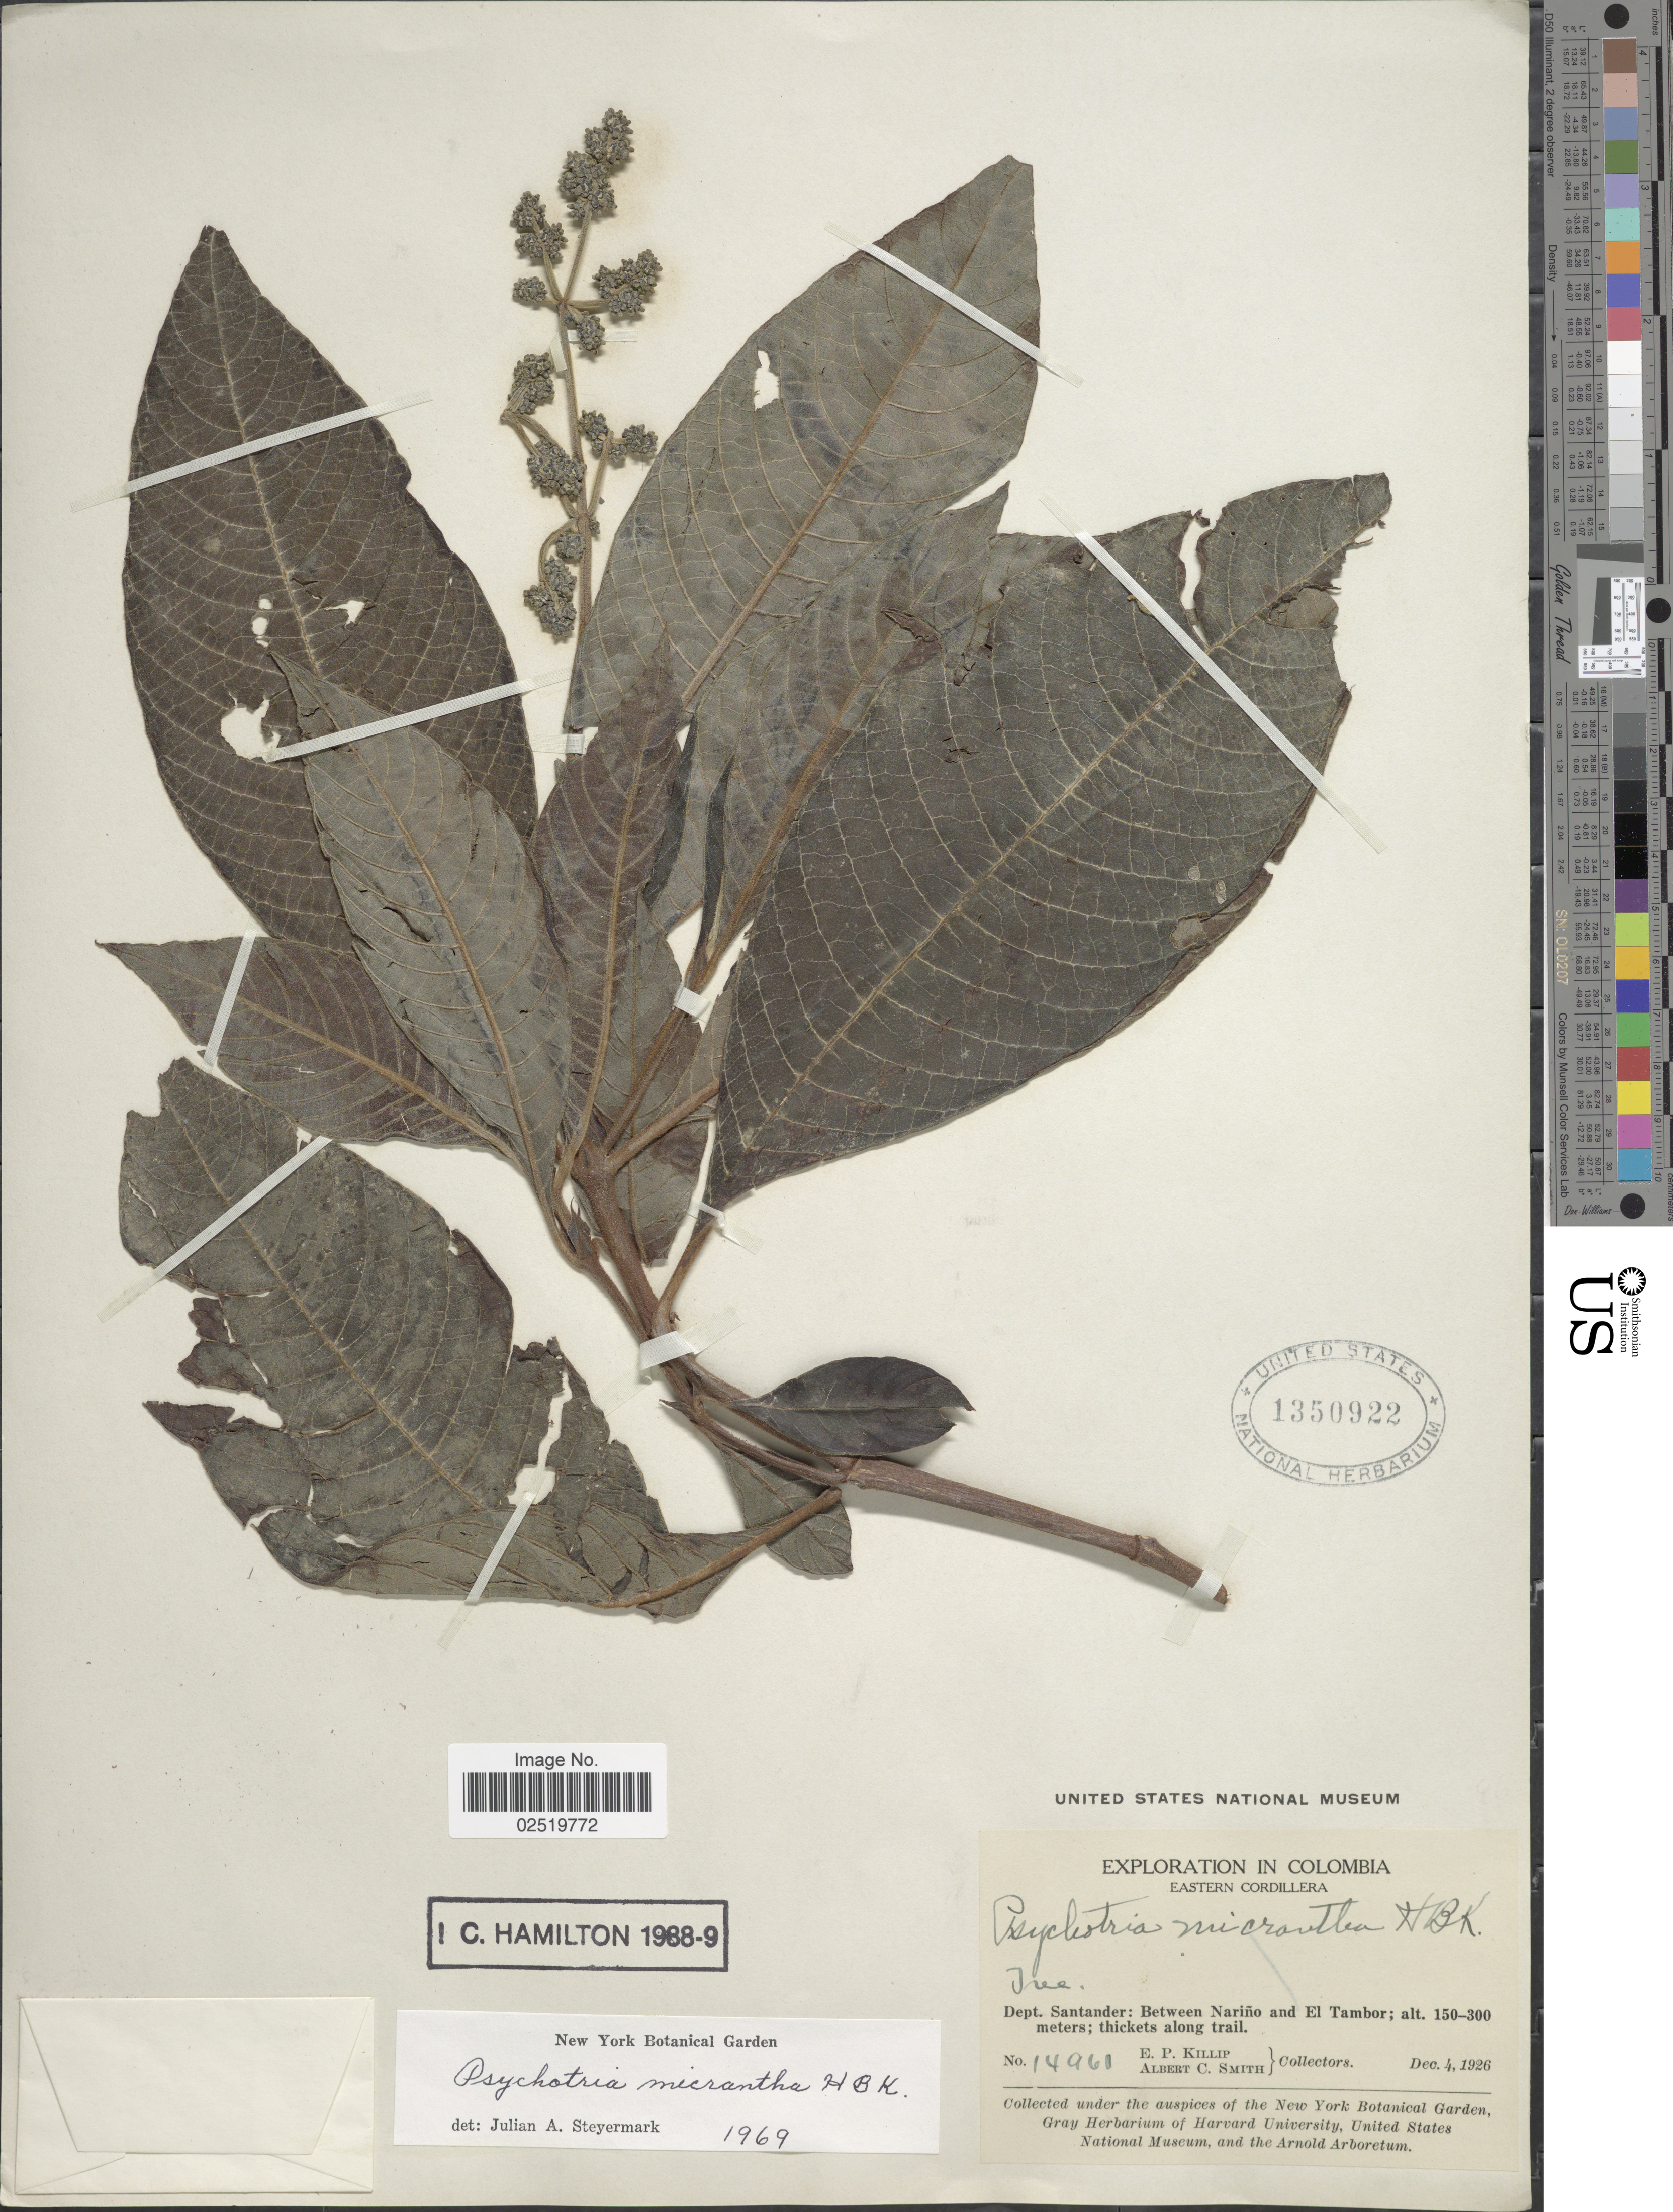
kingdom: Plantae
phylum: Tracheophyta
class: Magnoliopsida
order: Gentianales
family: Rubiaceae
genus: Psychotria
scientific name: Psychotria micrantha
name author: Kunth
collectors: E. P. Killip & A. C. Smith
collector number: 14961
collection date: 1926-12-04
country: Colombia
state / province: Santander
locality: Eastern Cordillera, Between Narino and El Tambor; thickets along trail.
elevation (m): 150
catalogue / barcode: US 1350922